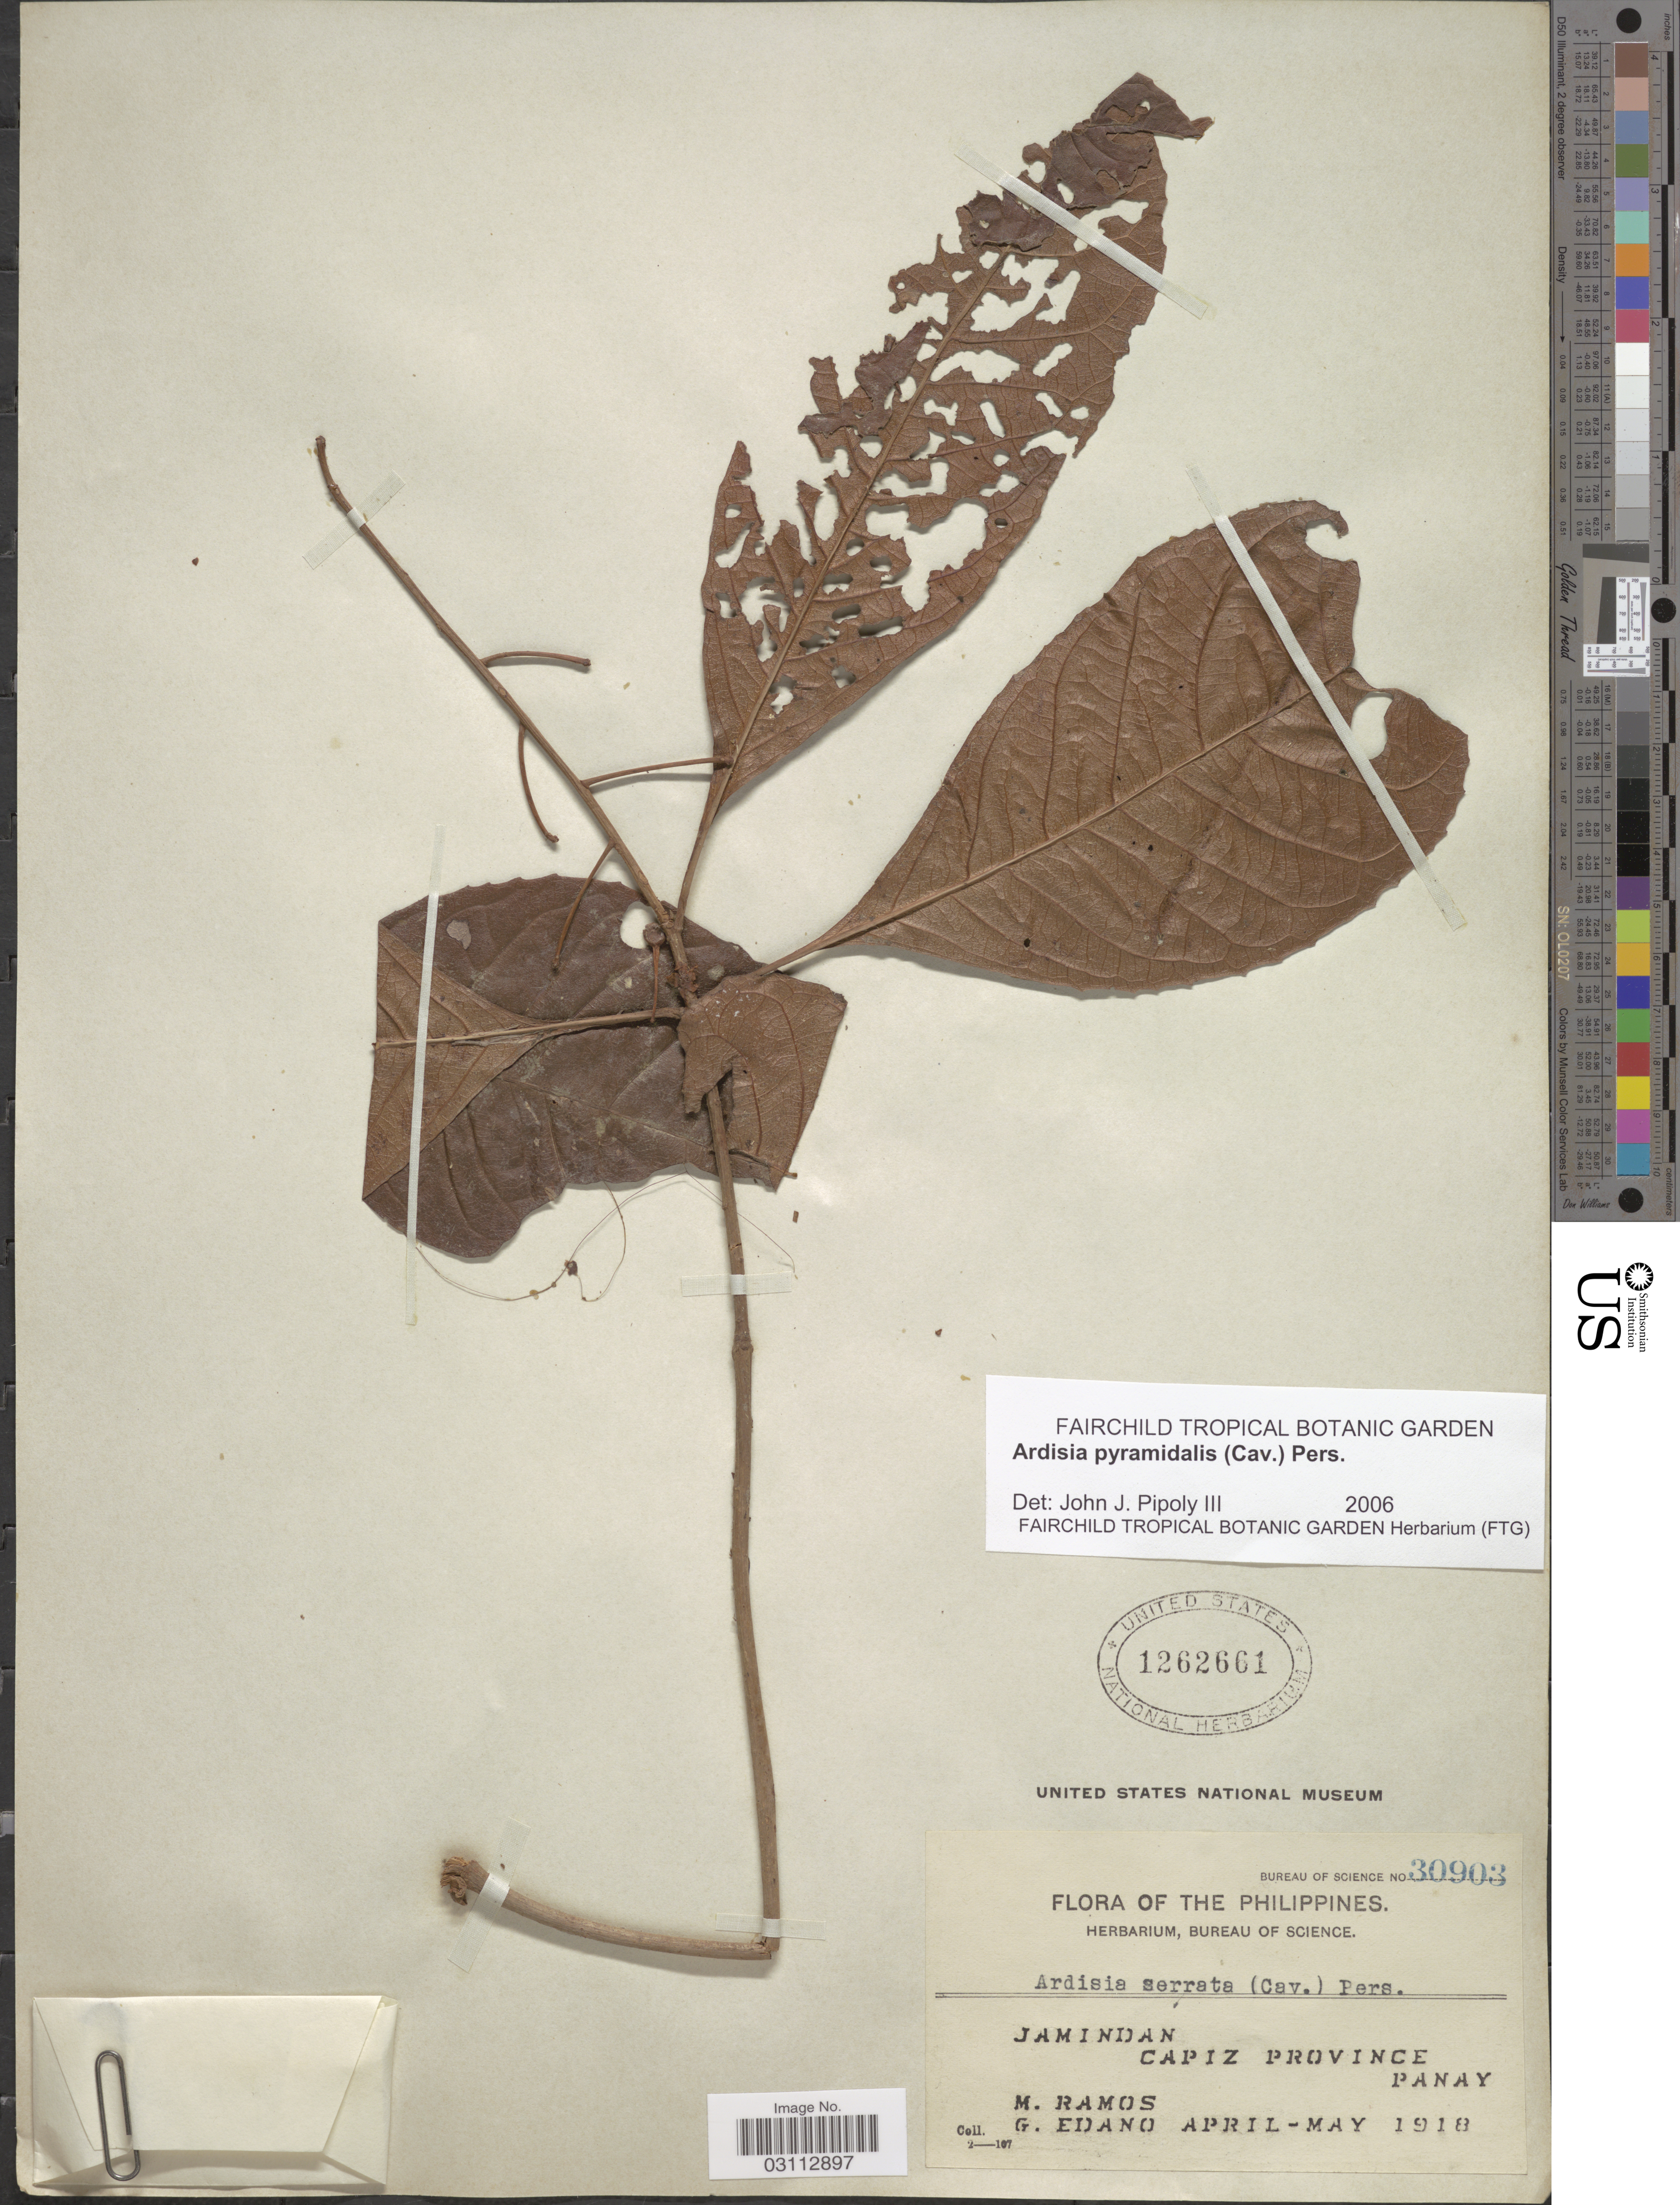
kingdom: Plantae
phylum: Tracheophyta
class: Magnoliopsida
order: Ericales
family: Primulaceae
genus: Ardisia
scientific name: Ardisia pyramidalis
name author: (Cav.) Pers.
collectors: M. Ramos & G. Edaño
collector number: Bureau of Science 30903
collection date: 1918-04/1918-05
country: Philippines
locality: Jamindan. Capiz Province. Panay.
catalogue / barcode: US 1262661